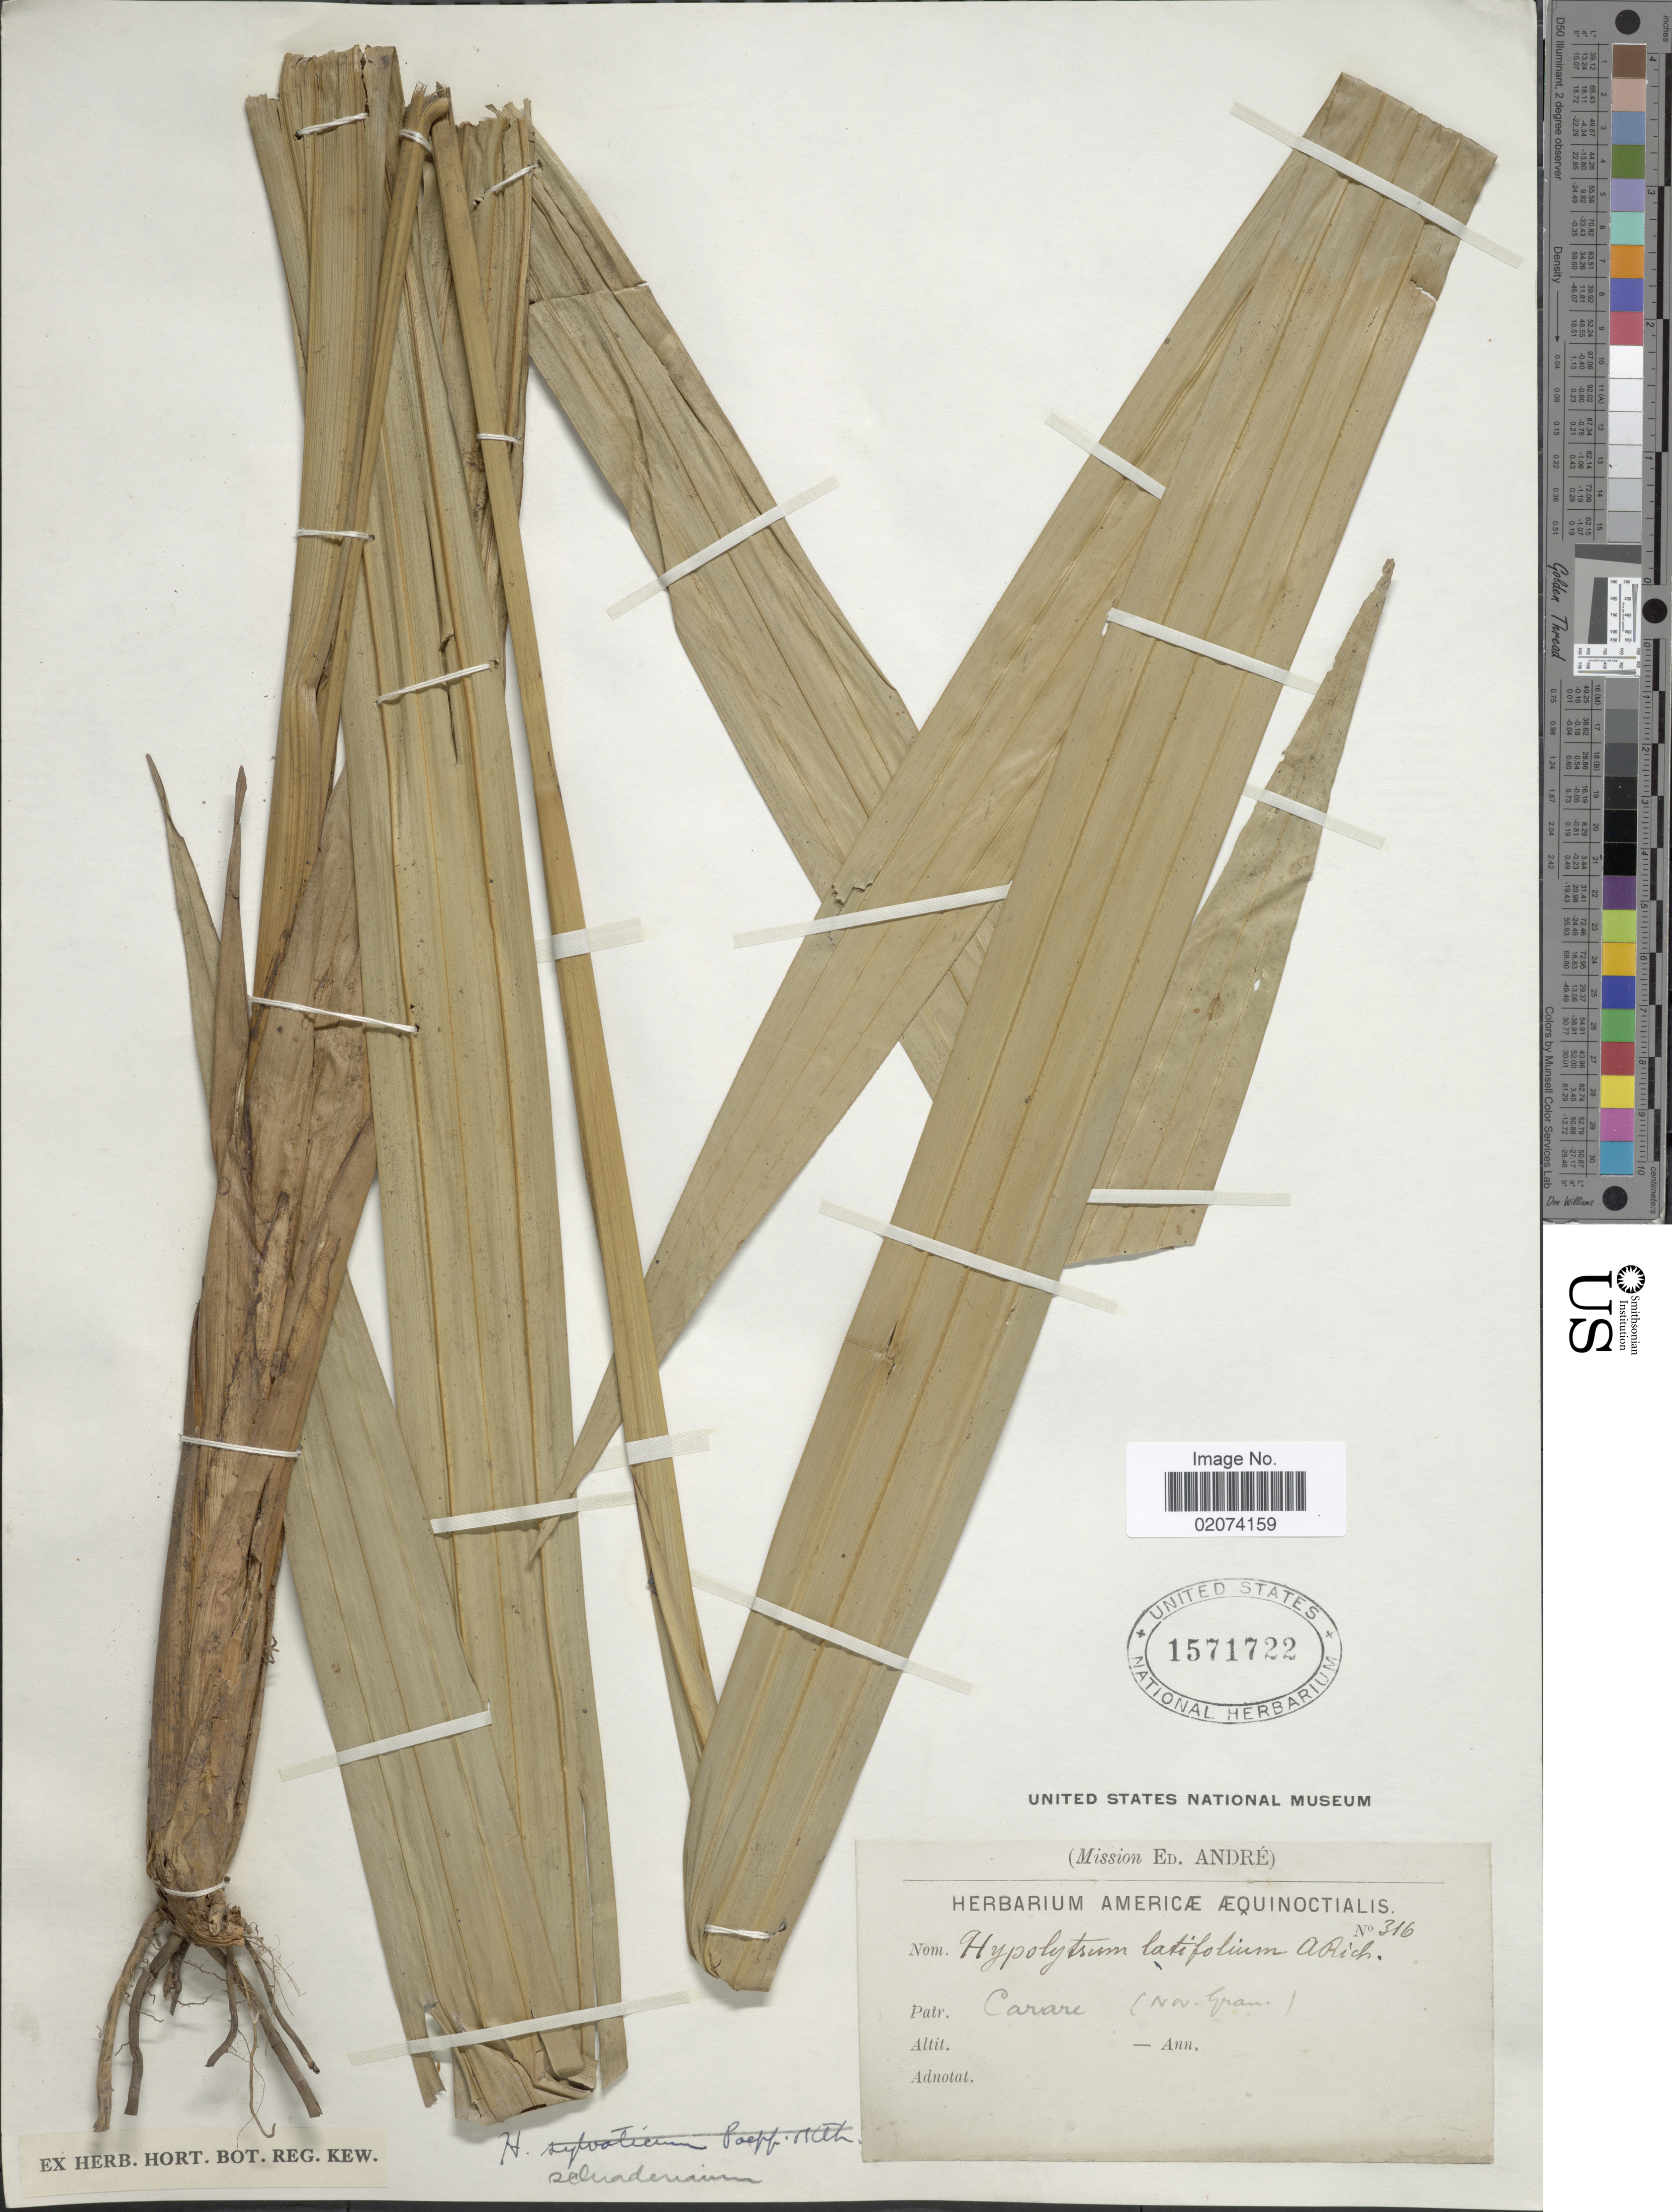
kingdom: Plantae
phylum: Tracheophyta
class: Liliopsida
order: Poales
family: Cyperaceae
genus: Hypolytrum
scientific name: Hypolytrum schraderianum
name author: Nees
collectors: E. Andre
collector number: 316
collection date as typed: Nov. Grane*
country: Colombia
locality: Carare [unsure placement]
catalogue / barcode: US 1571722